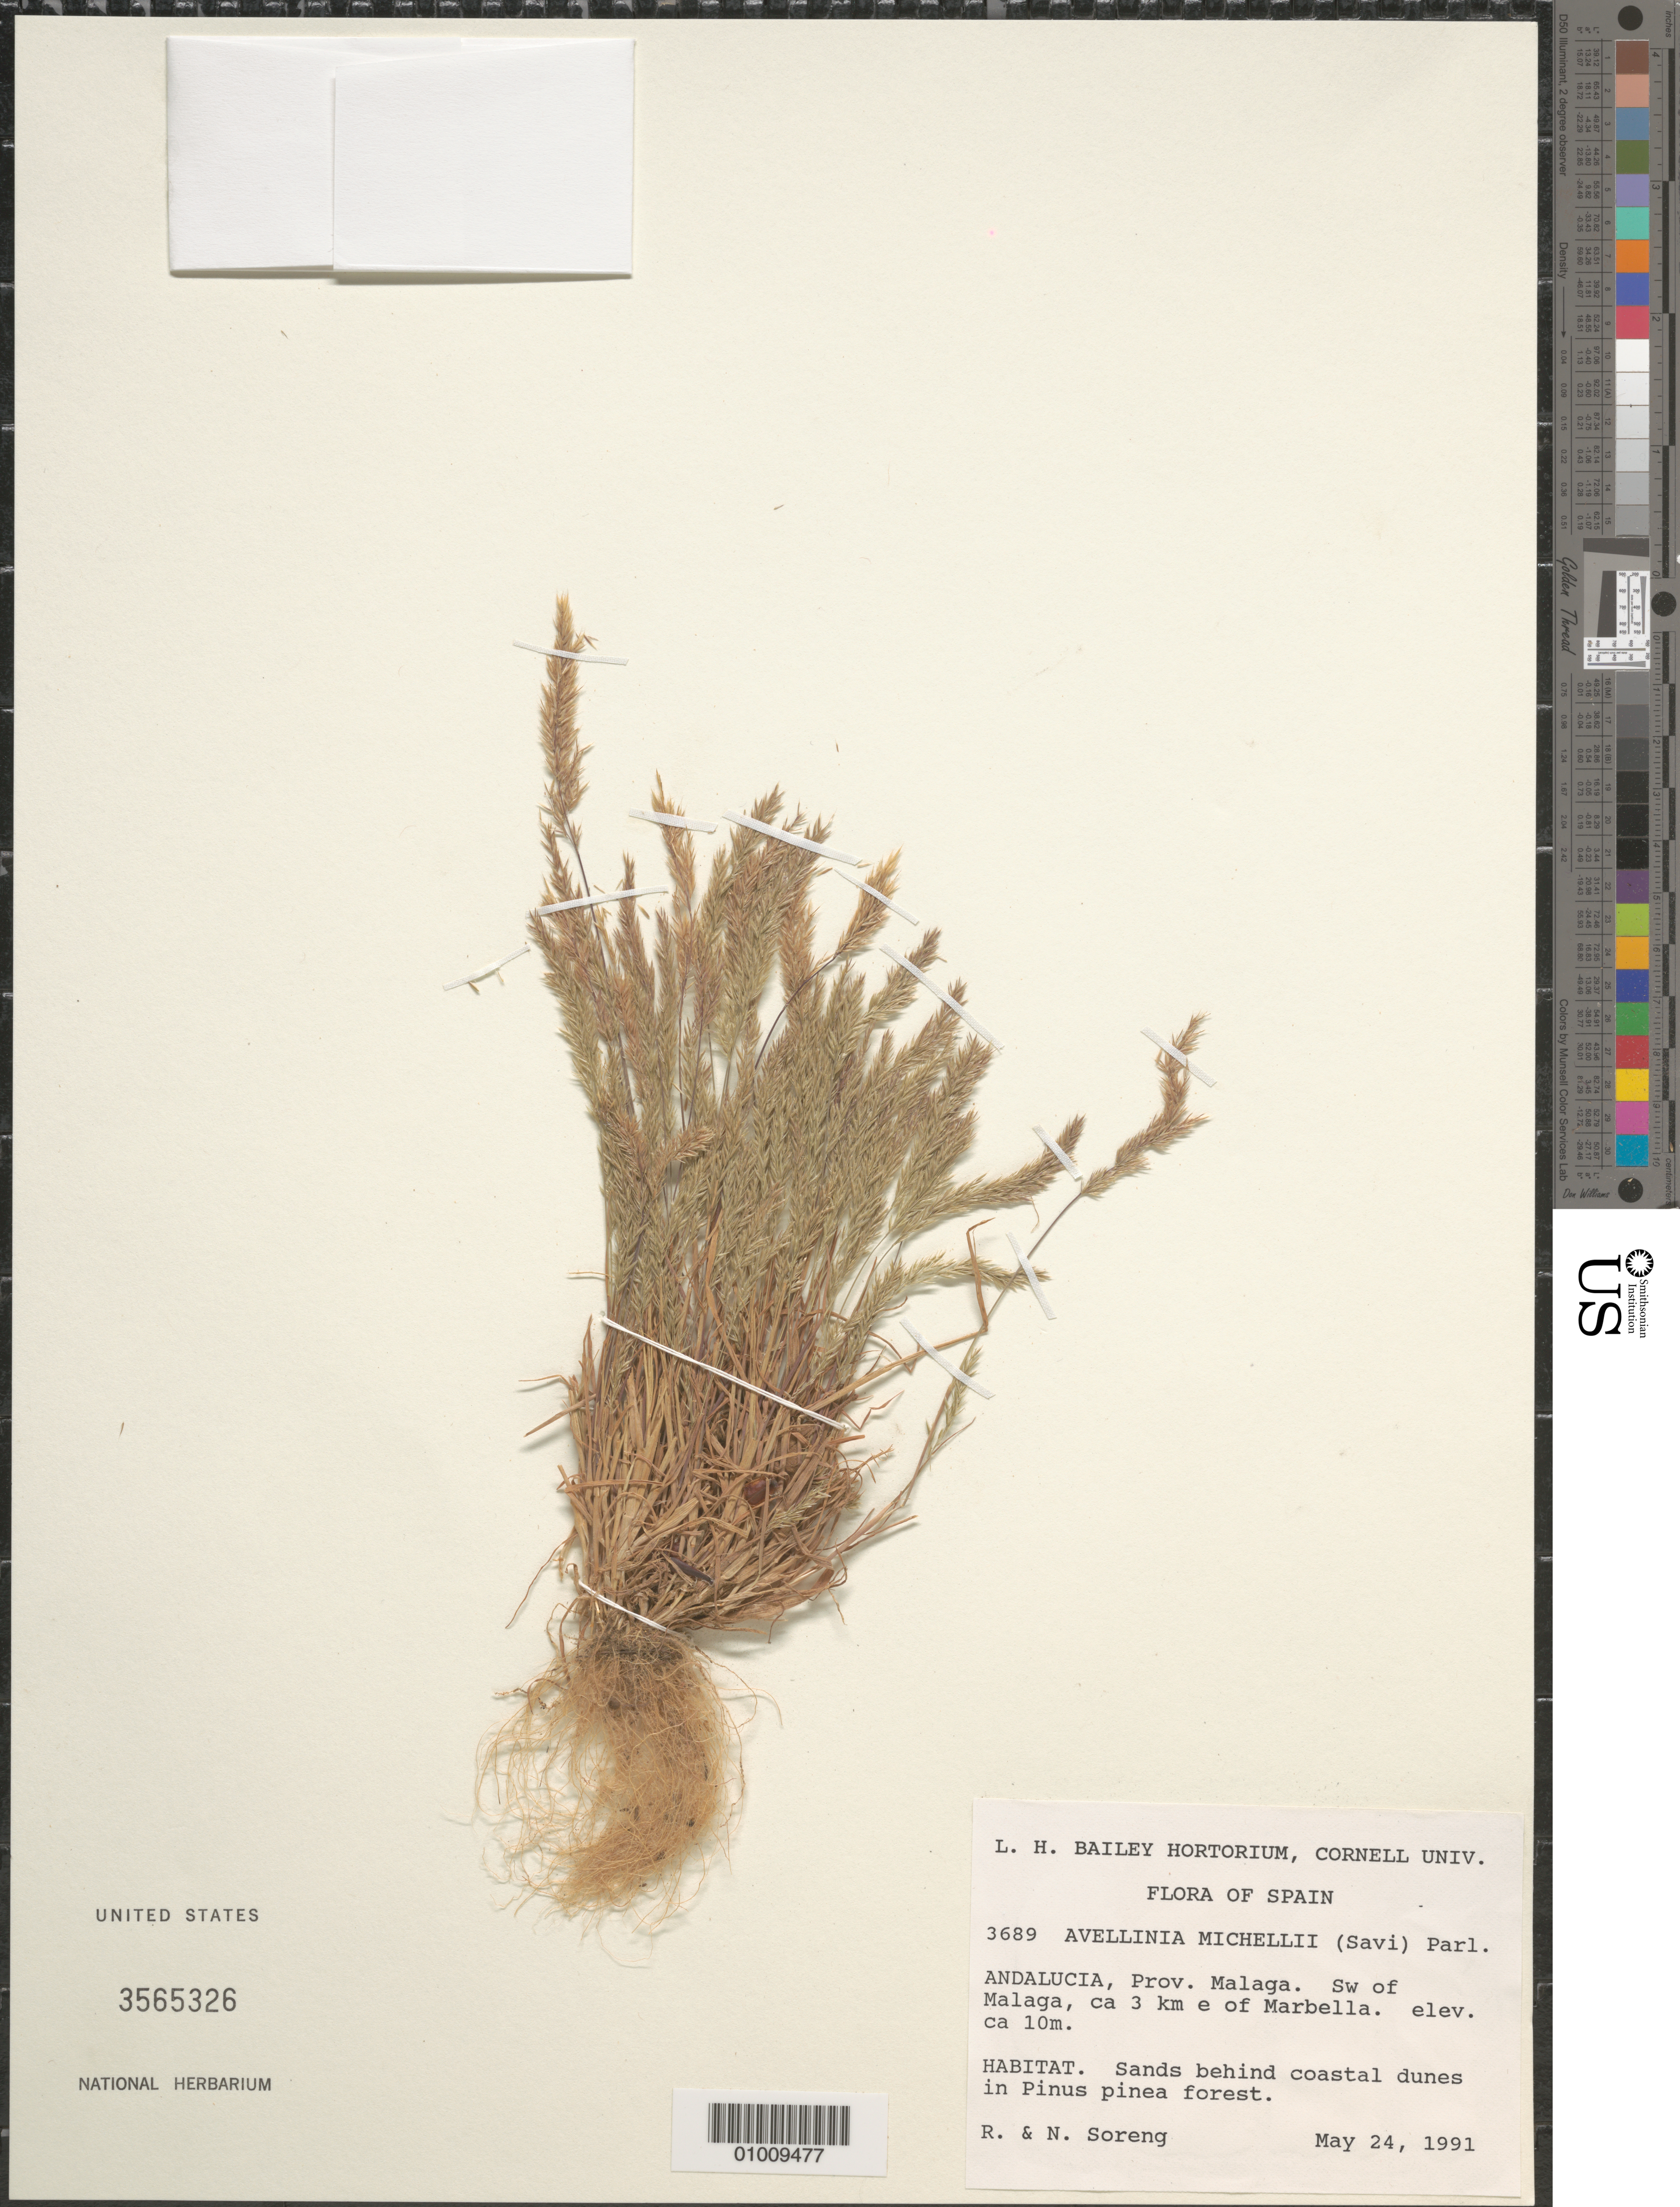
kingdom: Plantae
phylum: Tracheophyta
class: Liliopsida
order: Poales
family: Poaceae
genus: Avellinia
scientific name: Avellinia festucoides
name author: (Link) B. Valdés & H. Scholz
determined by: Soreng, Robert J., Research Associate (BOT), Smithsonian Institution - National Museum of Natural History (UNITED STATES)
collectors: R. J. Soreng & N. L. Soreng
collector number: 3689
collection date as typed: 24 May 1991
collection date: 1991-05-24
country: Spain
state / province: Andalucia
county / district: Malaga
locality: Sw of Malaga, ca 3 km e of Marbella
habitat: Sands behind coastal dunes in Pinus pinea forest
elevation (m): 10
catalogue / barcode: US 3565326